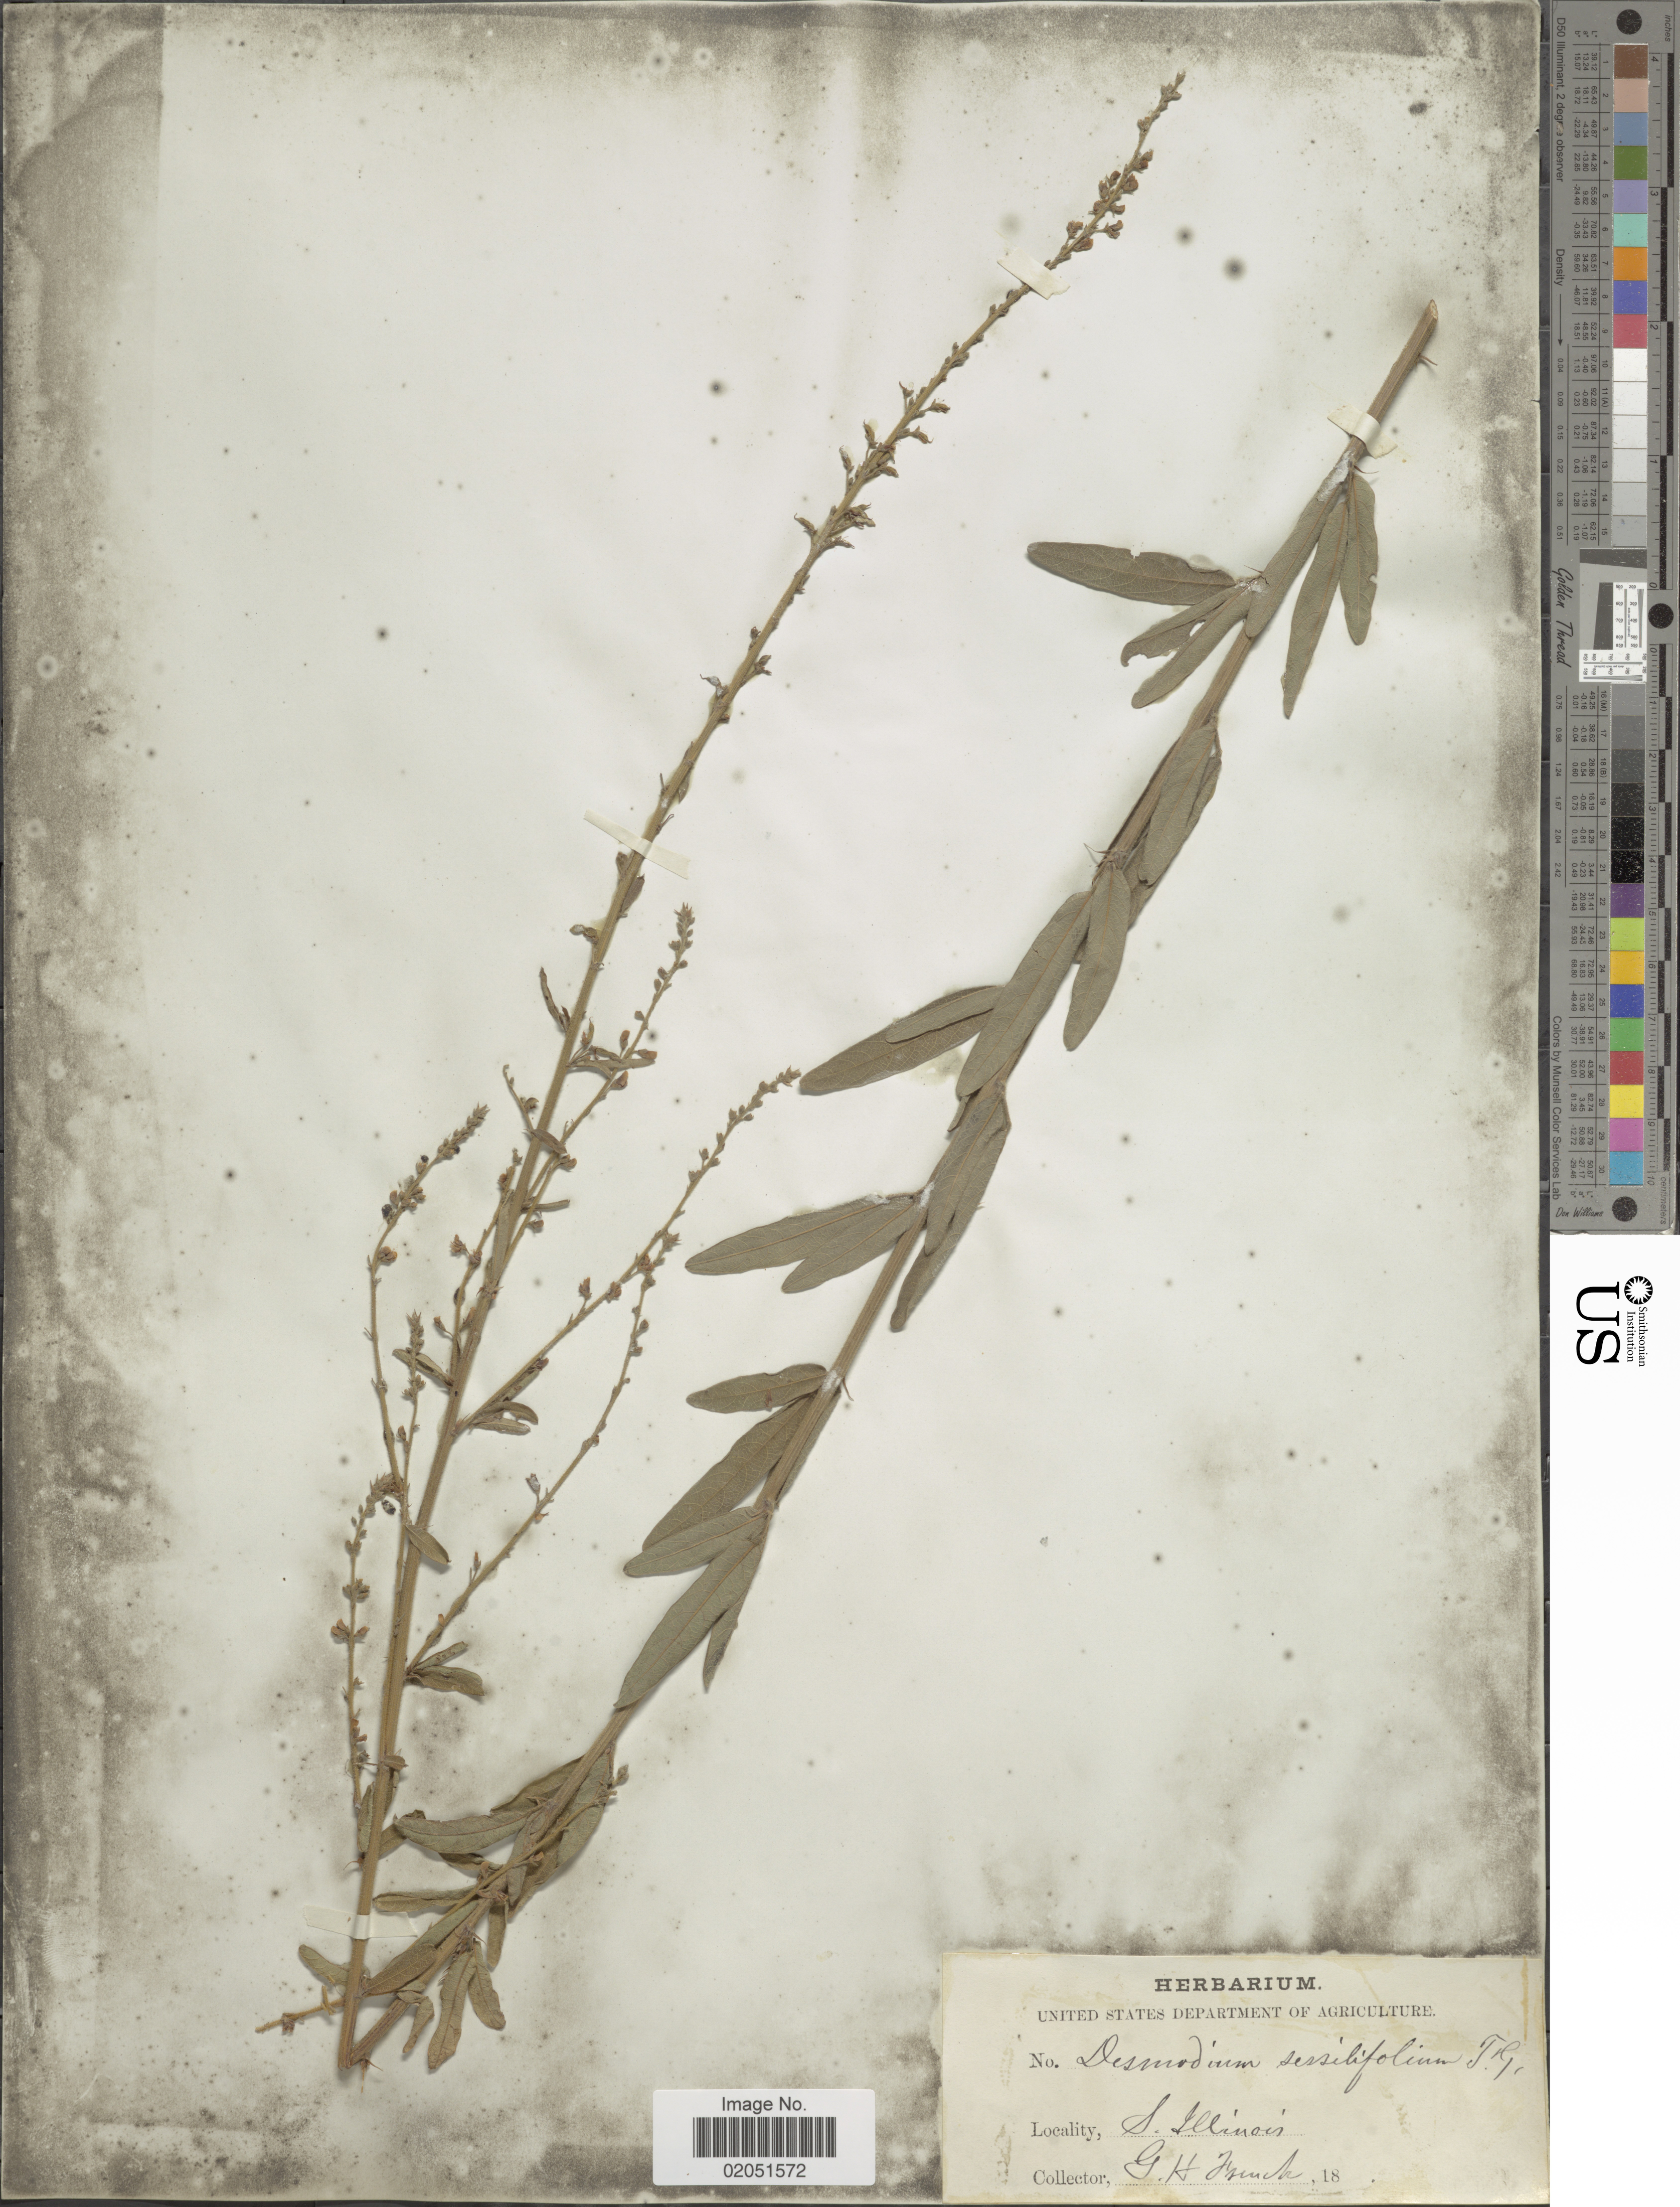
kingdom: Plantae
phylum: Tracheophyta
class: Magnoliopsida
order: Fabales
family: Fabaceae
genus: Desmodium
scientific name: Desmodium sessilifolium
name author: Torr. & A. Gray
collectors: G. H. French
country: United States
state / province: Illinois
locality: S. Illinois